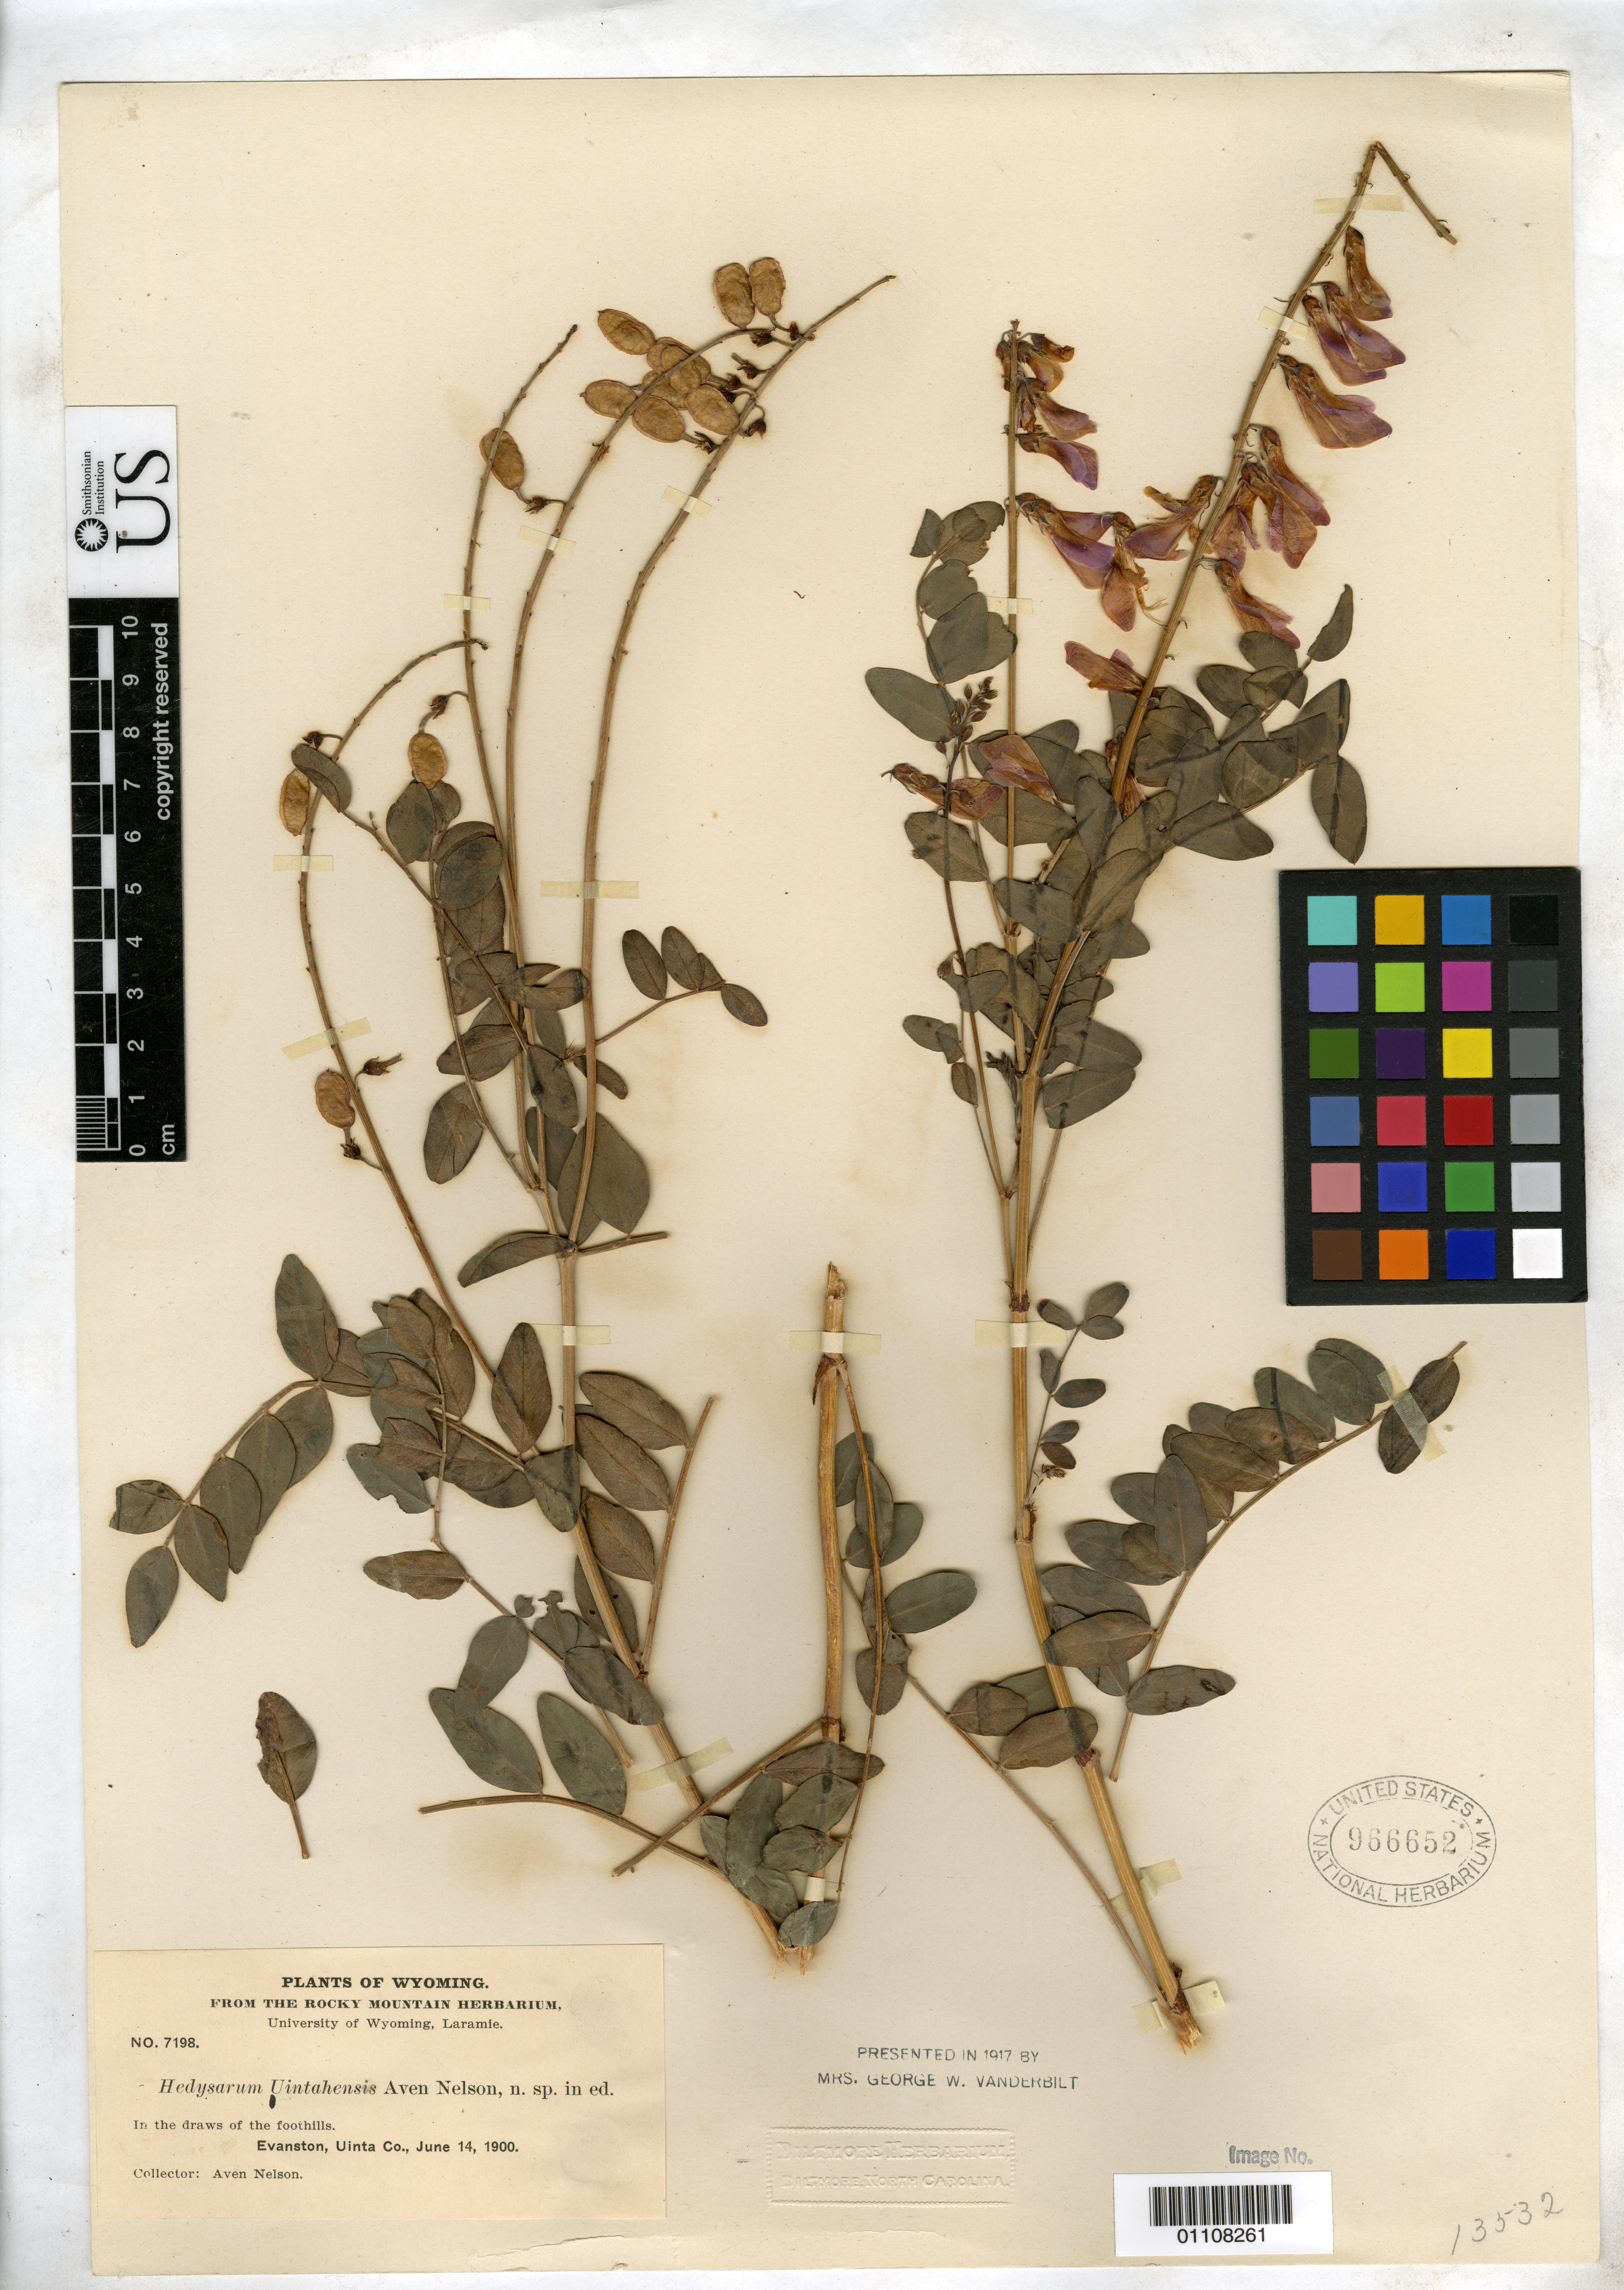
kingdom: Plantae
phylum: Tracheophyta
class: Magnoliopsida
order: Fabales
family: Fabaceae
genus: Hedysarum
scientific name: Hedysarum uintahense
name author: A. Nelson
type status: Isotype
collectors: A. Nelson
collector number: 7198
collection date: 1900-06-14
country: United States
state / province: Wyoming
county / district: Uinta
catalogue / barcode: US 966652